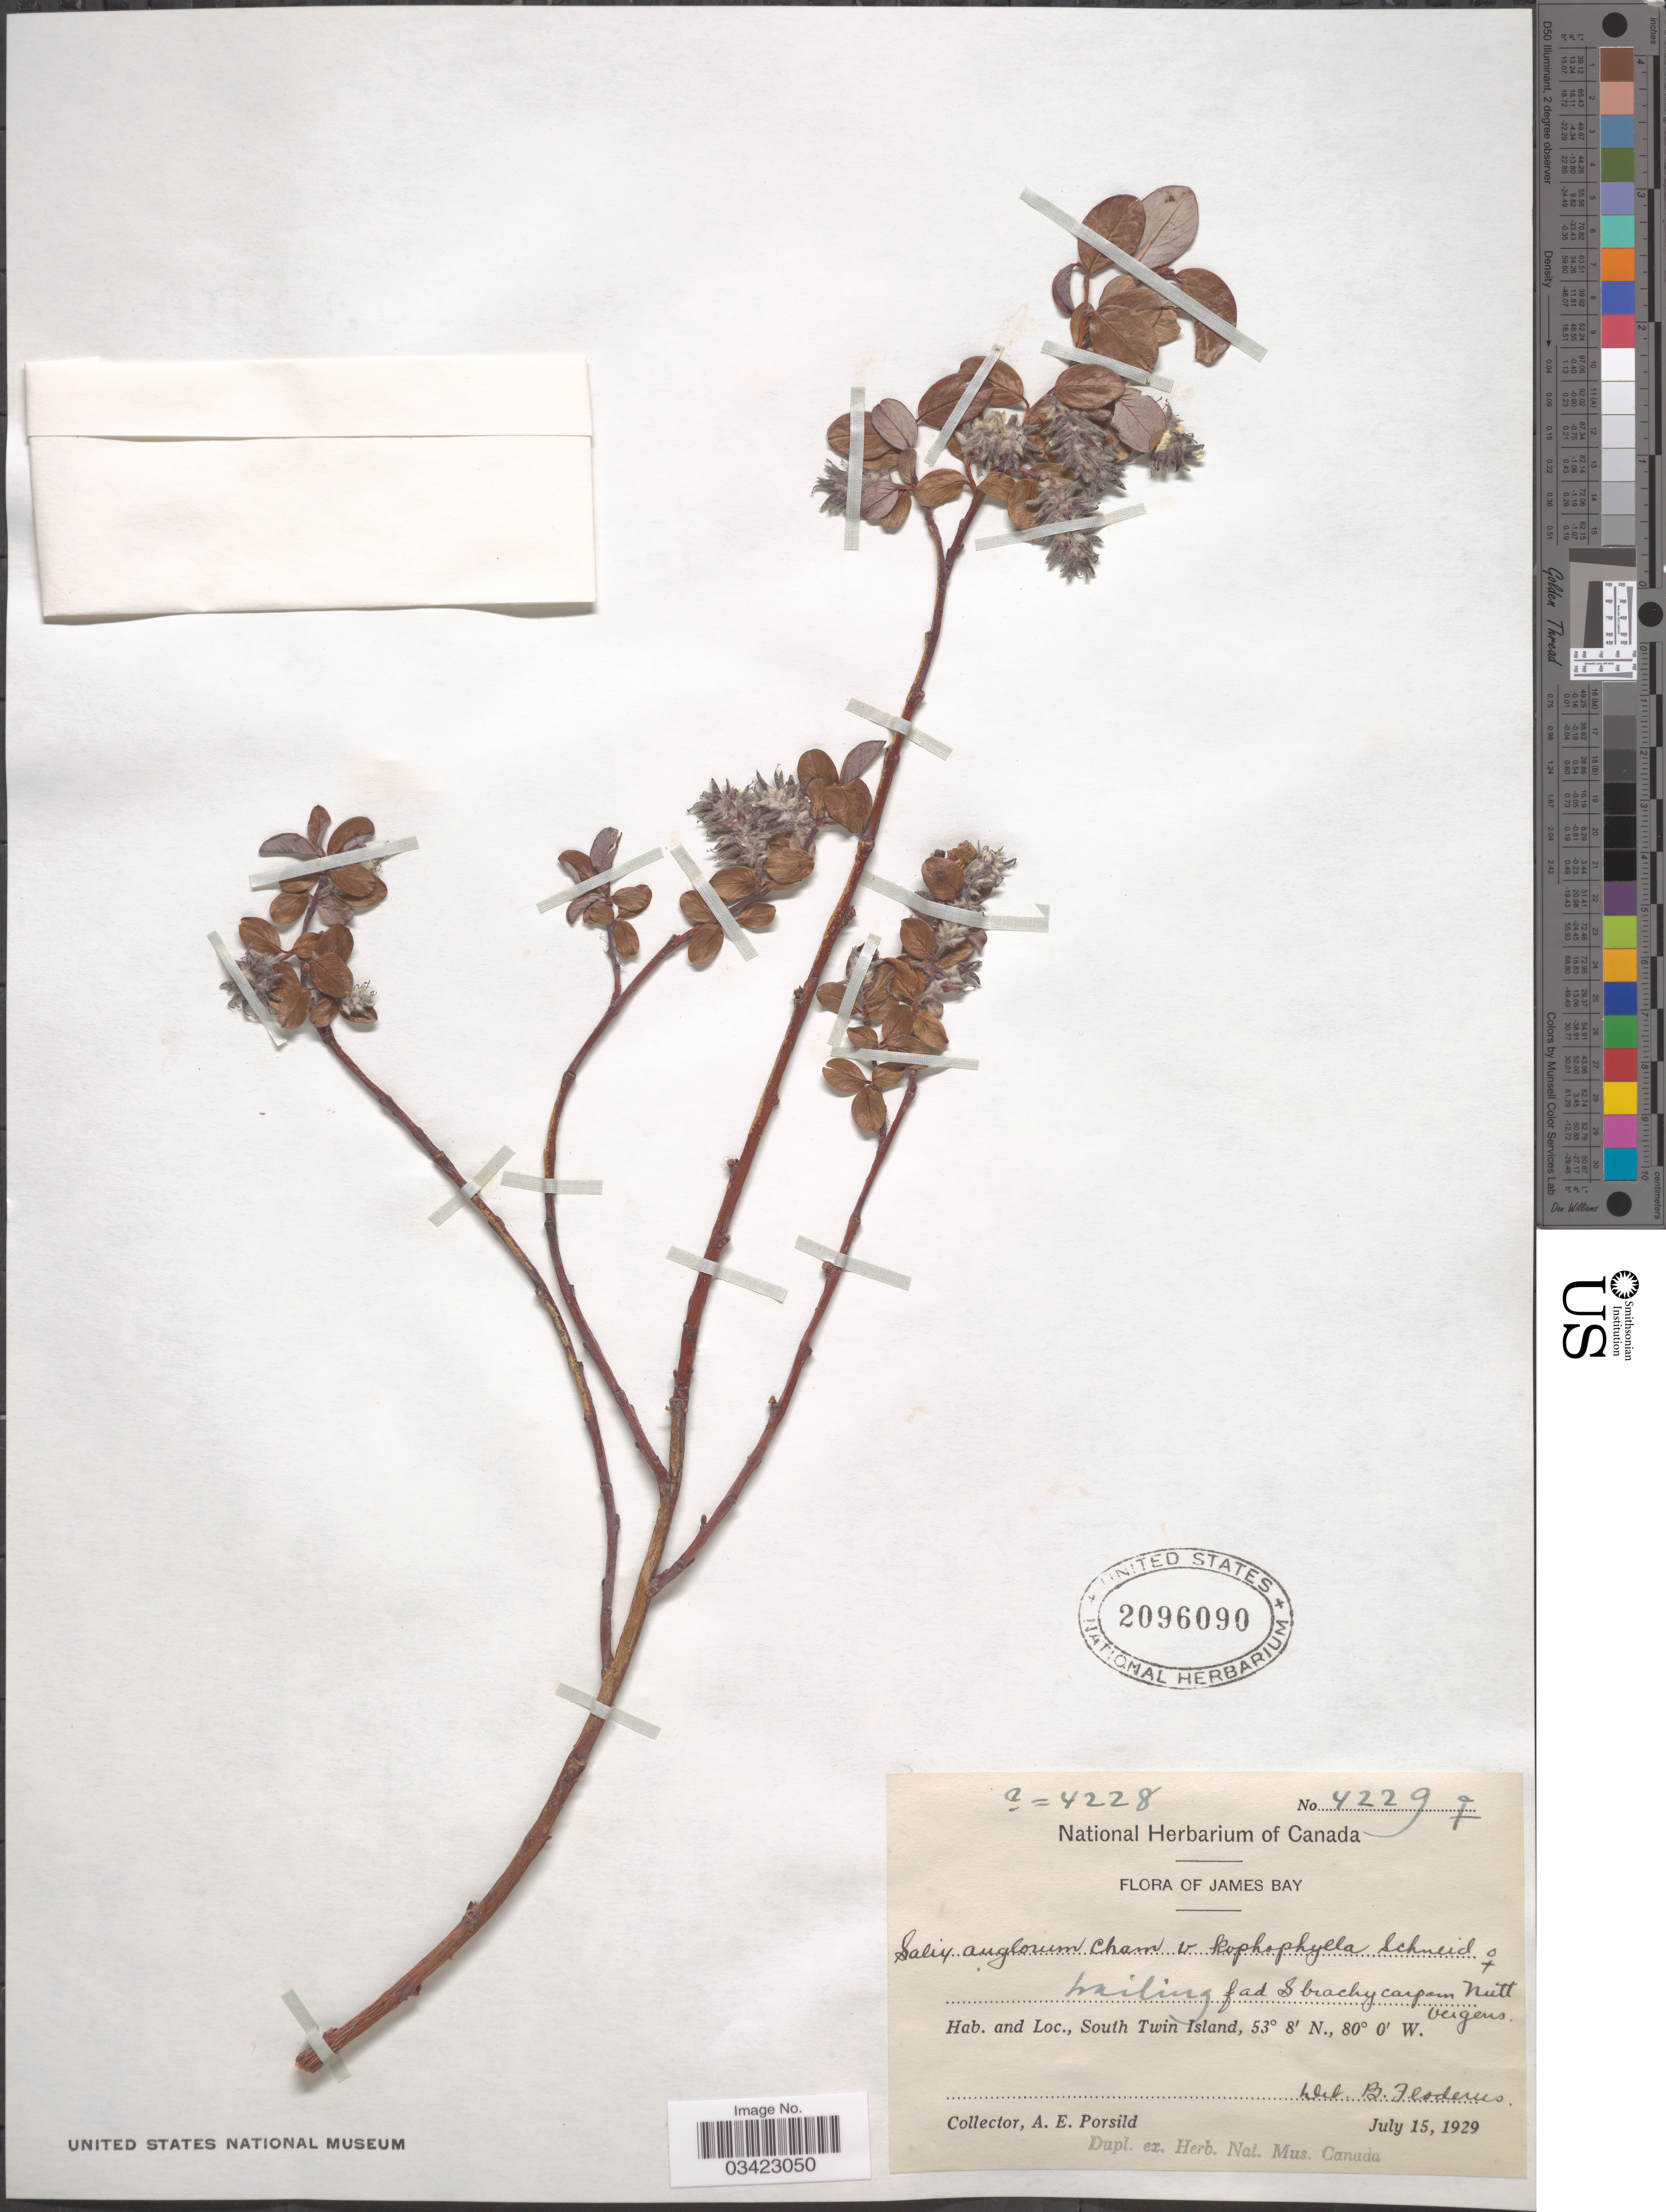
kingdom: Plantae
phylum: Tracheophyta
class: Magnoliopsida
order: Malpighiales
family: Salicaceae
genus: Salix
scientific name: Salix anglorum var. kophophylla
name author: C.K. Schneid.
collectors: A. E. Porsild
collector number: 4228/4229?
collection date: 1929-07-15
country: Canada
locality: James Bay. South Twin Island.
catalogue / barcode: US 2096090